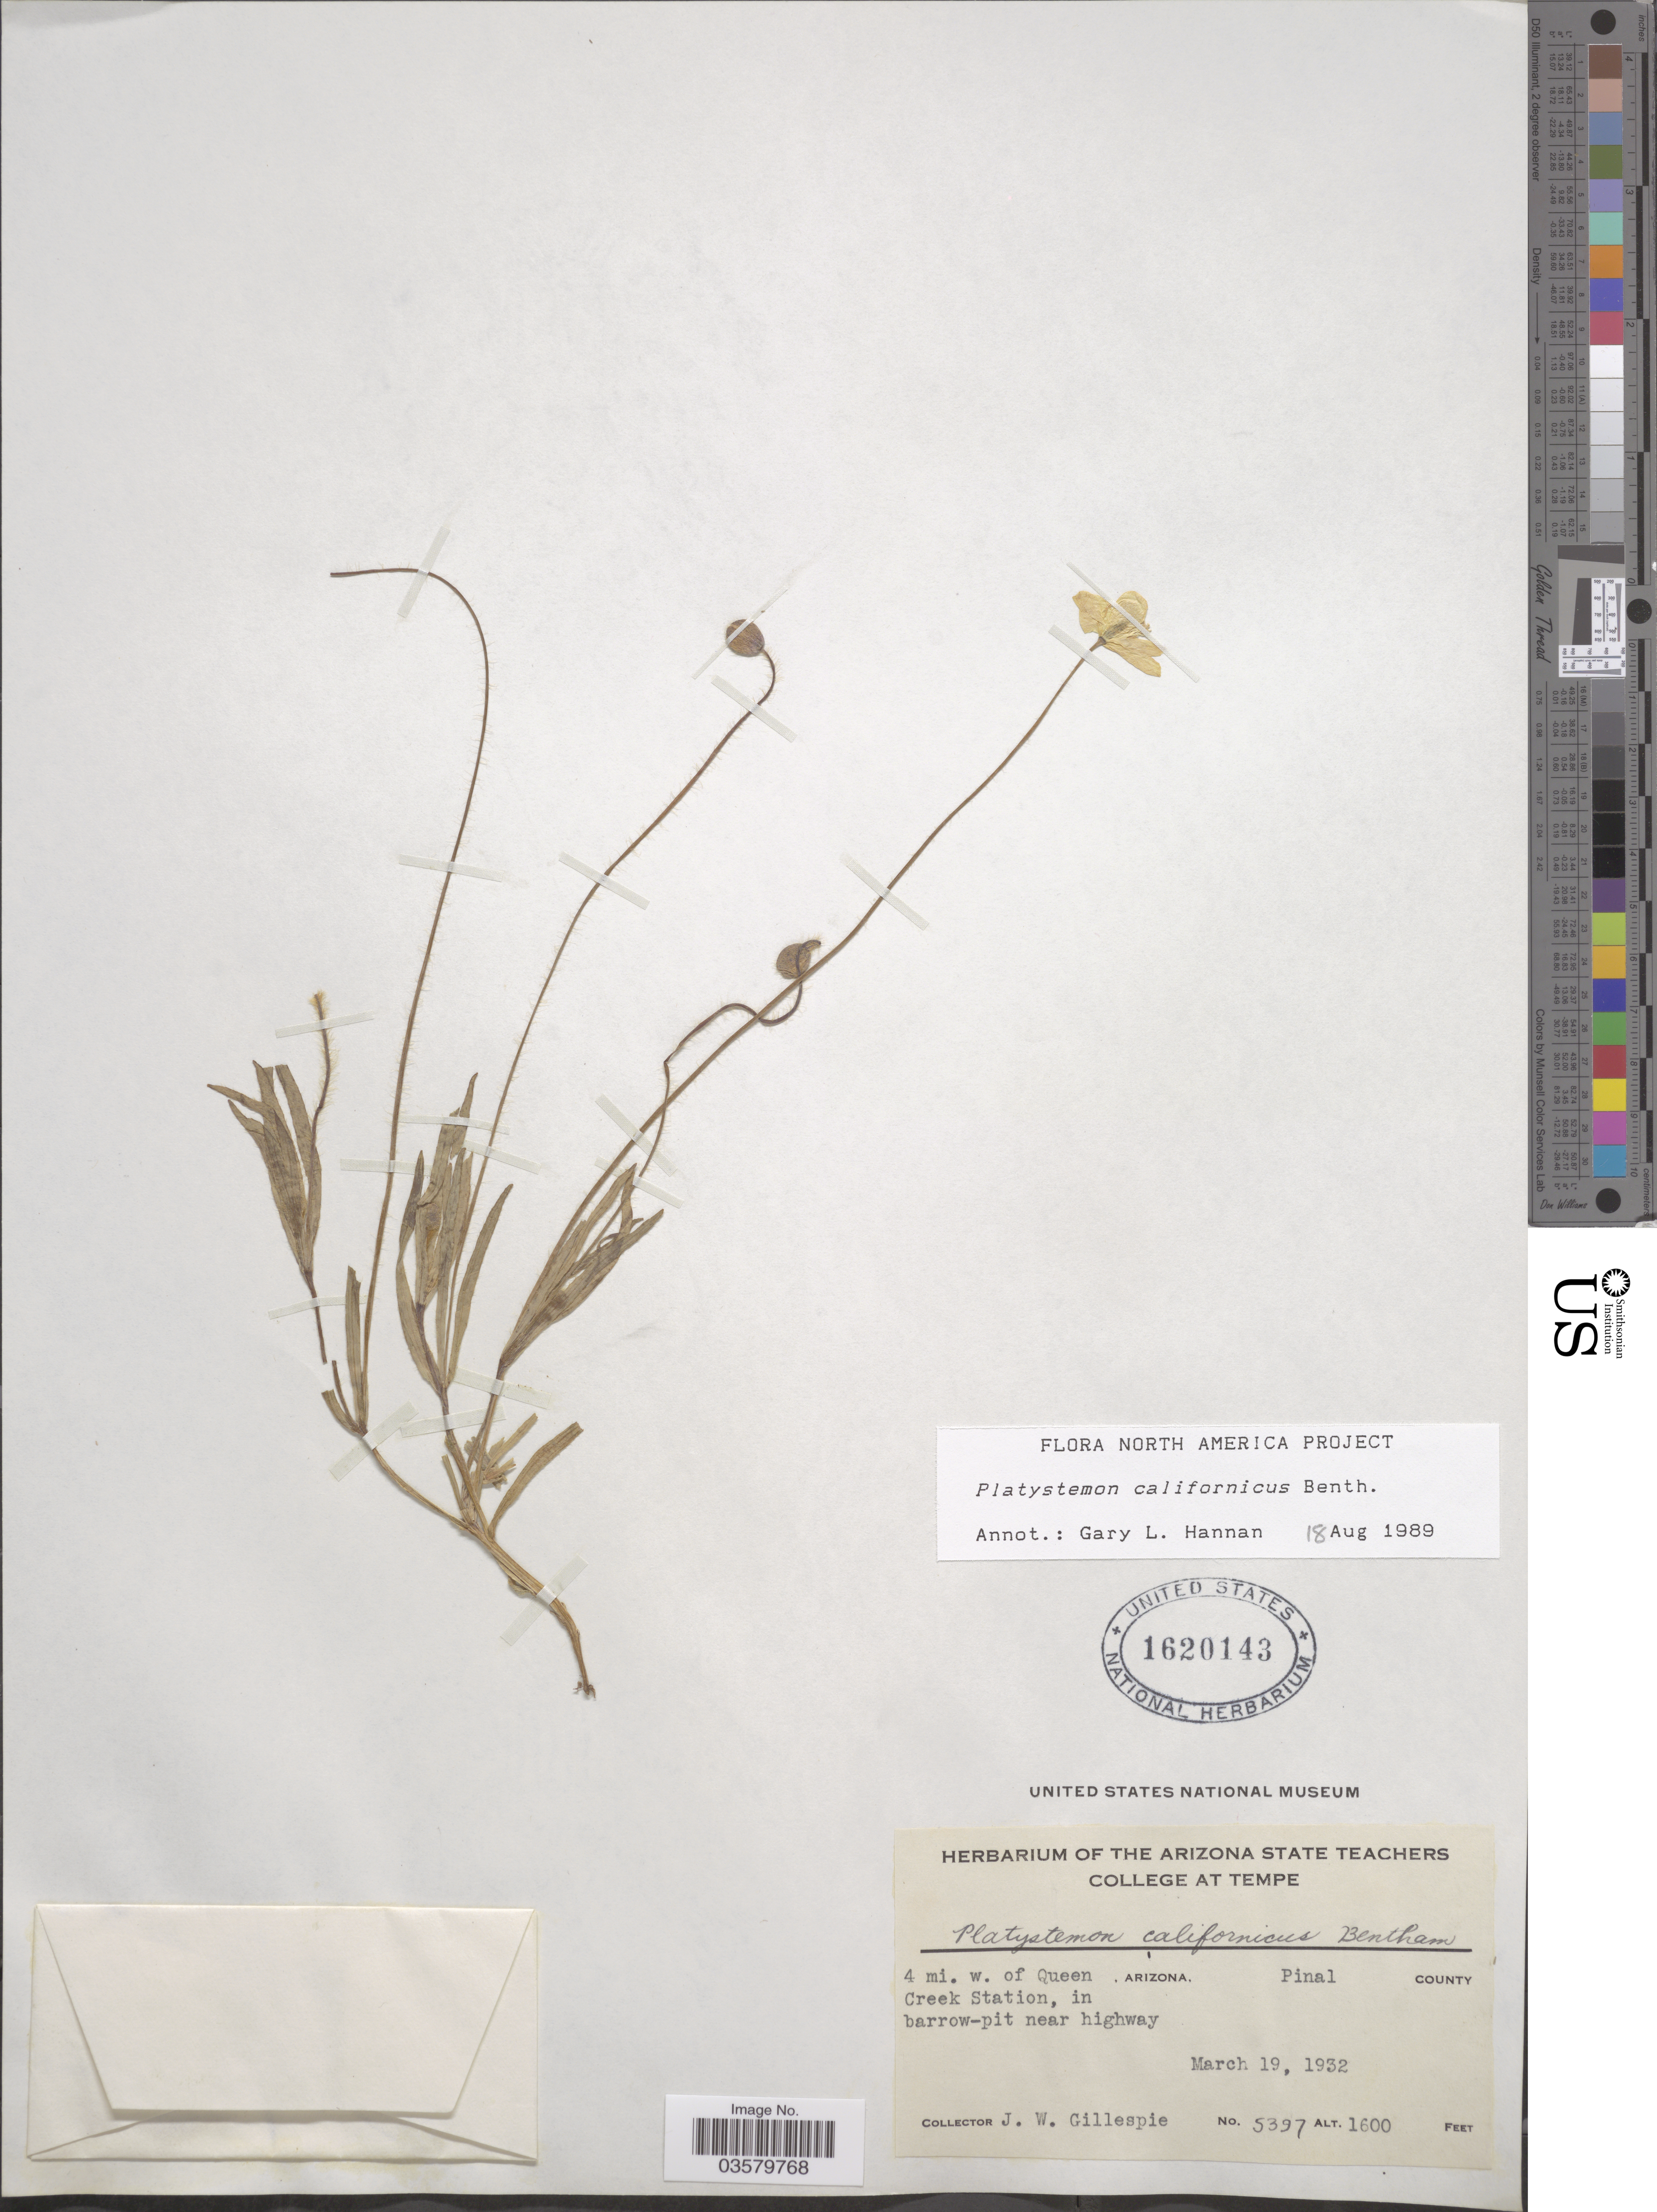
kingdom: Plantae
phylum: Tracheophyta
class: Magnoliopsida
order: Ranunculales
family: Papaveraceae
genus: Platystemon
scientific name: Platystemon californicus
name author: Benth.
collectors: J. W. Gillespie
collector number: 5397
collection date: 1922-03-19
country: United States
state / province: Arizona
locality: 4 mi. w. of Queen Creek Station, in barrow-pit near highway. Pinal County.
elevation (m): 488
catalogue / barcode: US 1620143